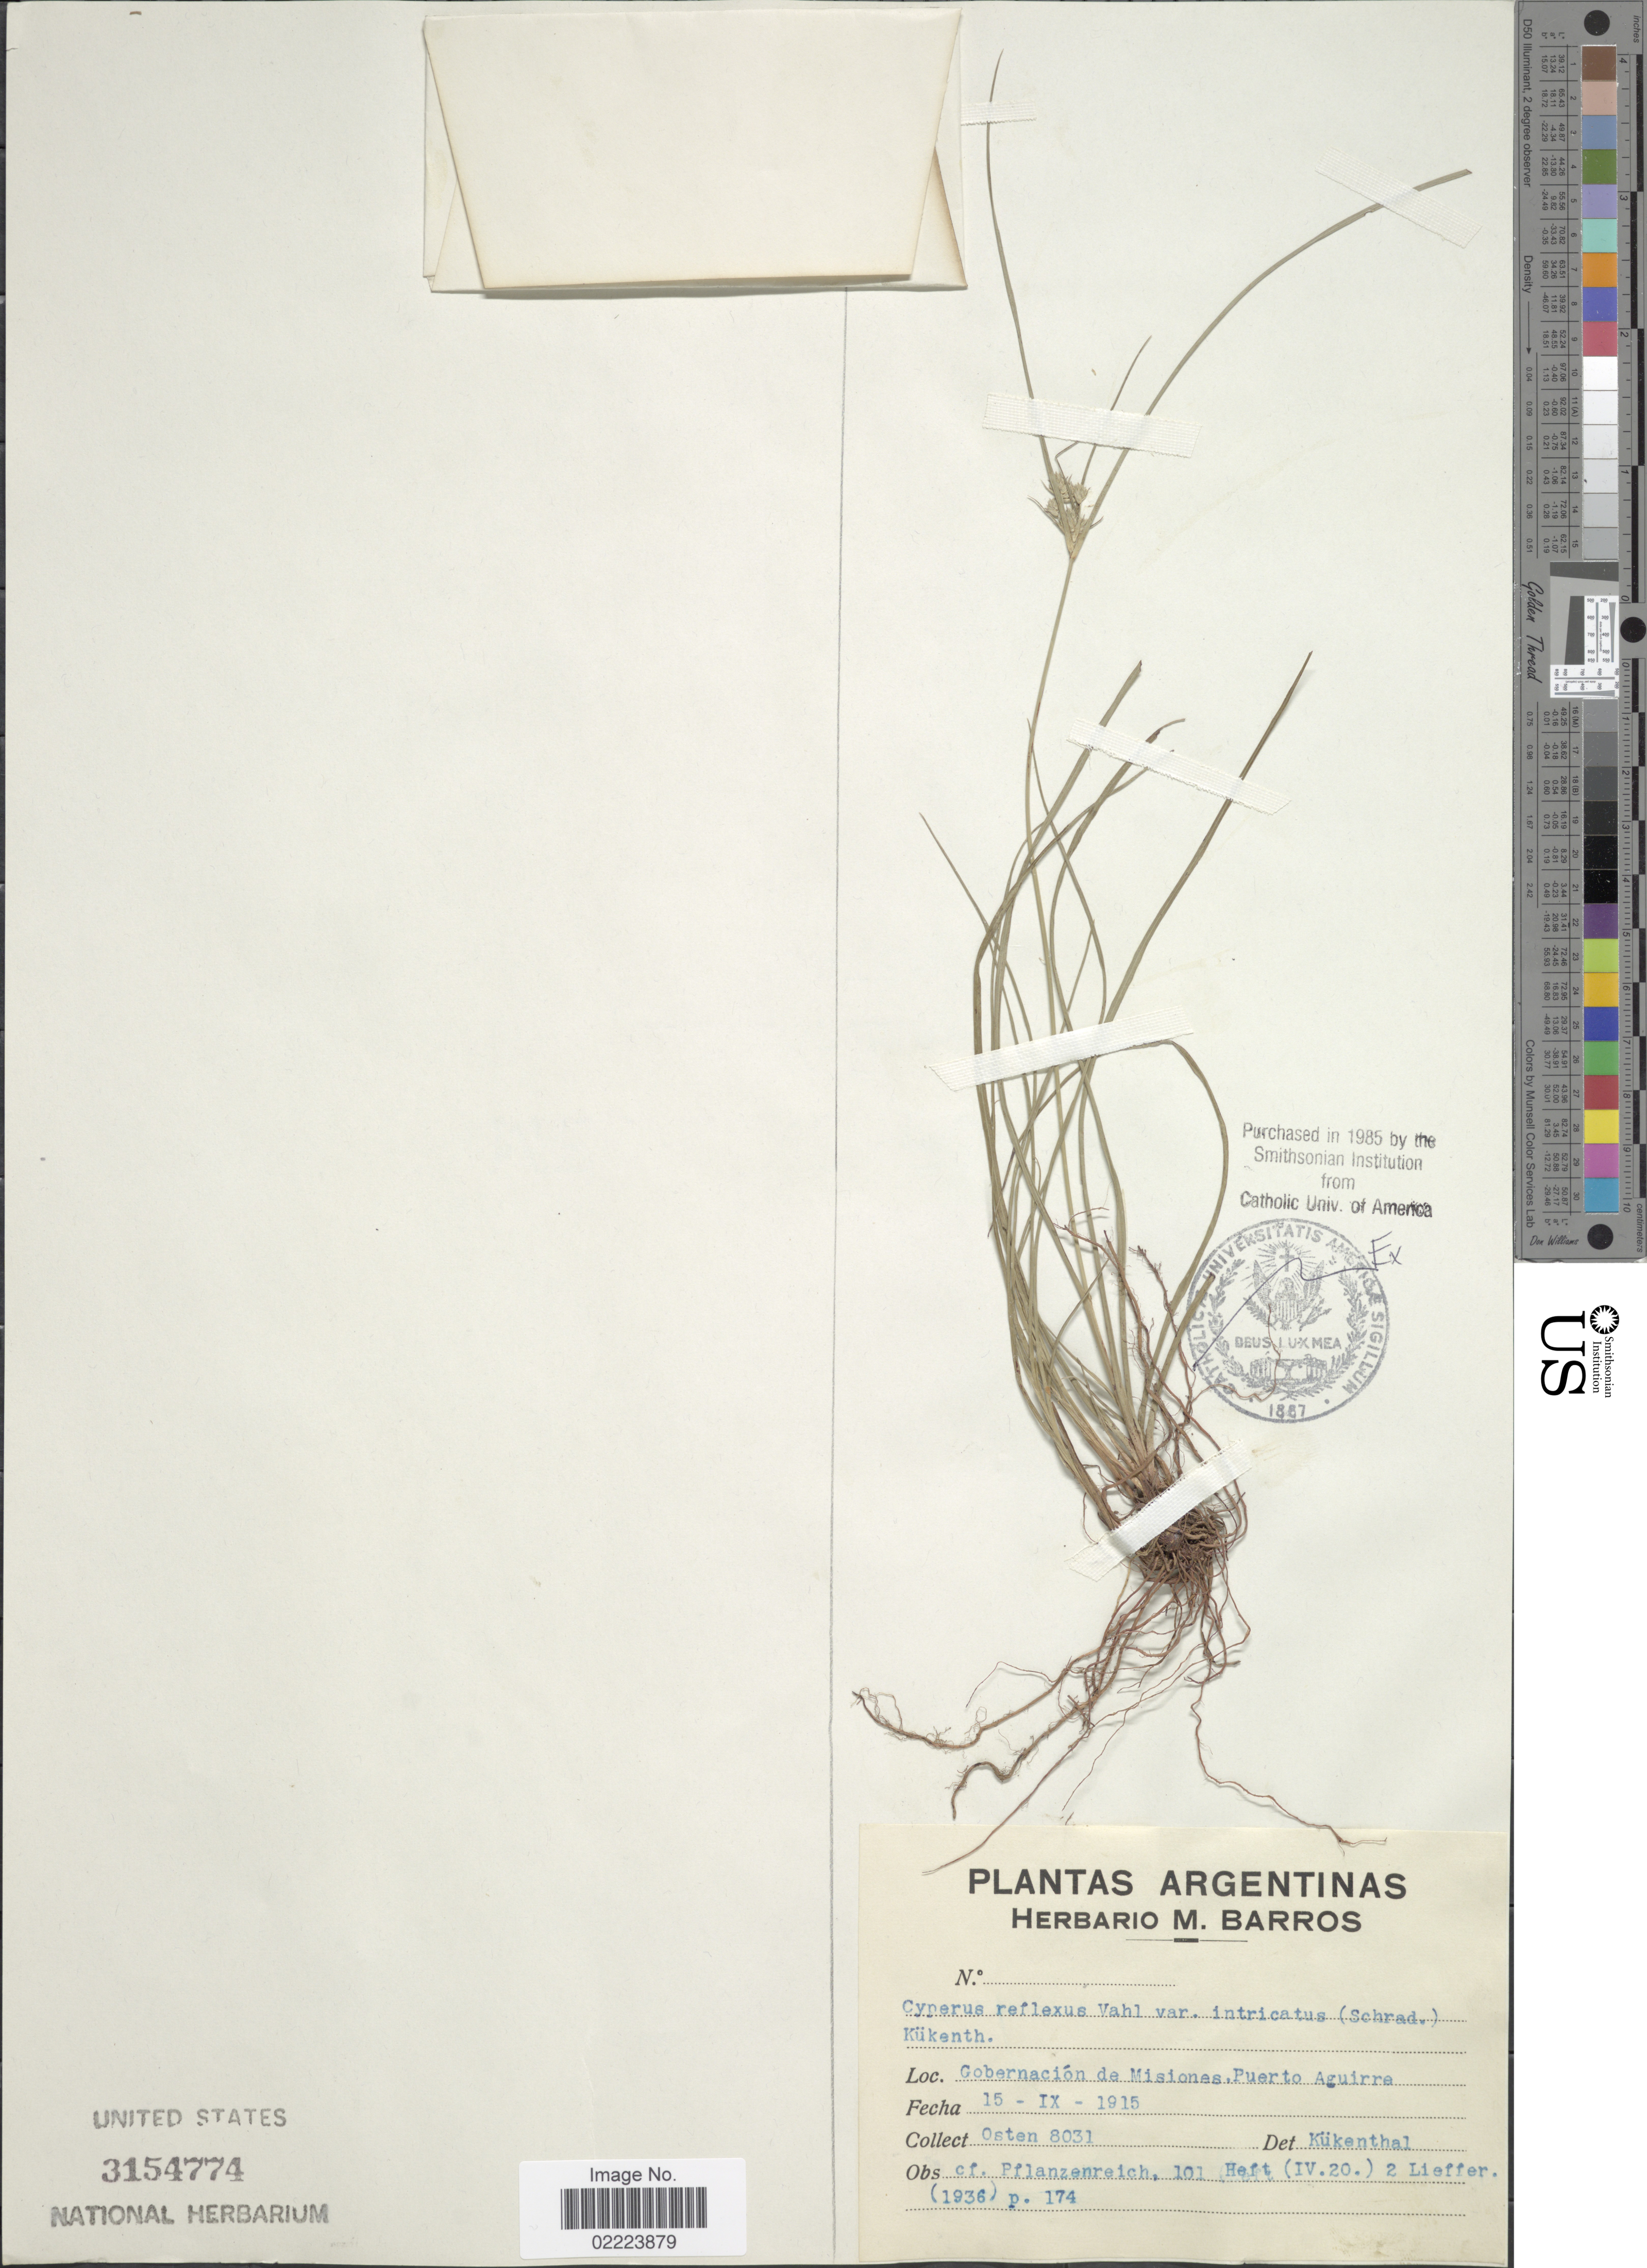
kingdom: Plantae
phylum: Tracheophyta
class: Liliopsida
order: Poales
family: Cyperaceae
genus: Cyperus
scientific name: Cyperus reflexus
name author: Vahl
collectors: C. Osten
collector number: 8031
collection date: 1915-09-15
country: Argentina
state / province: Misiones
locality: Gobernacion de Misiones, Puerto Aguirra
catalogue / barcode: US 3154774